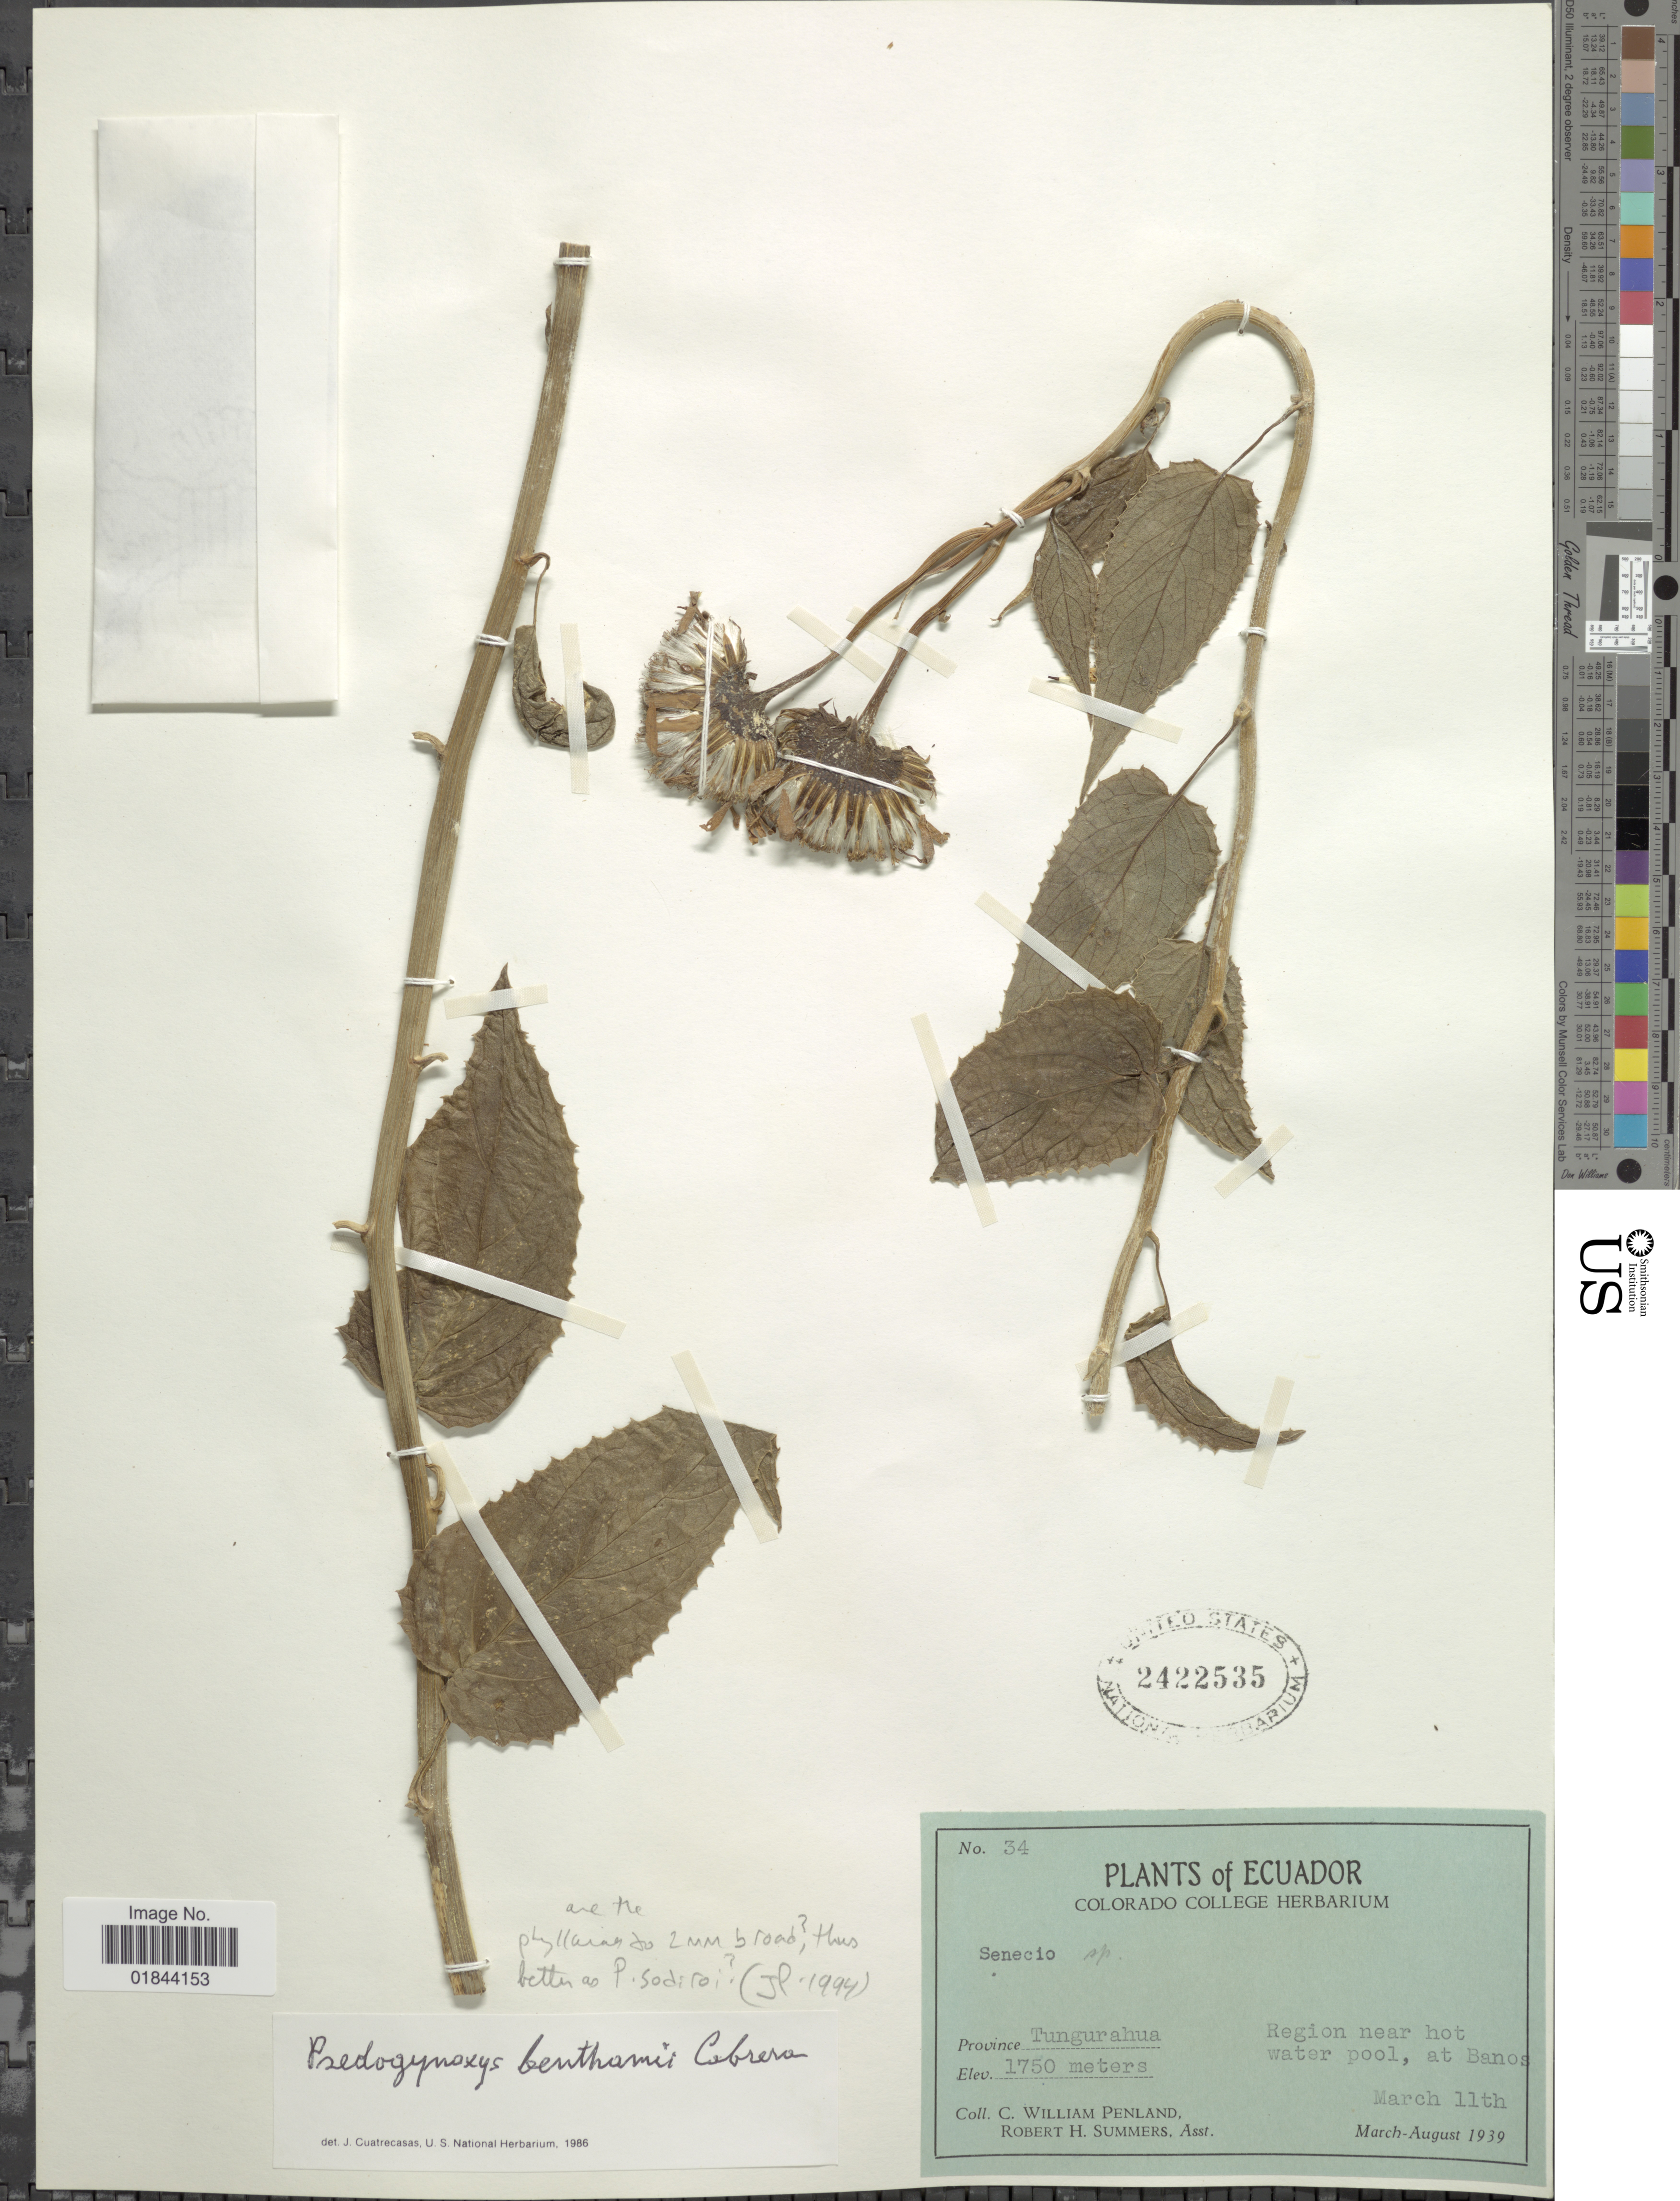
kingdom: Plantae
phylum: Tracheophyta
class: Magnoliopsida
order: Asterales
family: Asteraceae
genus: Pseudogynoxys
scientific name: Pseudogynoxys sodiroi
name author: (Hieron.) Cuatrec.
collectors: C. W. Penland & R. Summers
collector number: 34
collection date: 1939-03-11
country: Ecuador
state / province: Tungurahua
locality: Region near hot water pool, at Banos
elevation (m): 1750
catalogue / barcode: US 2422535